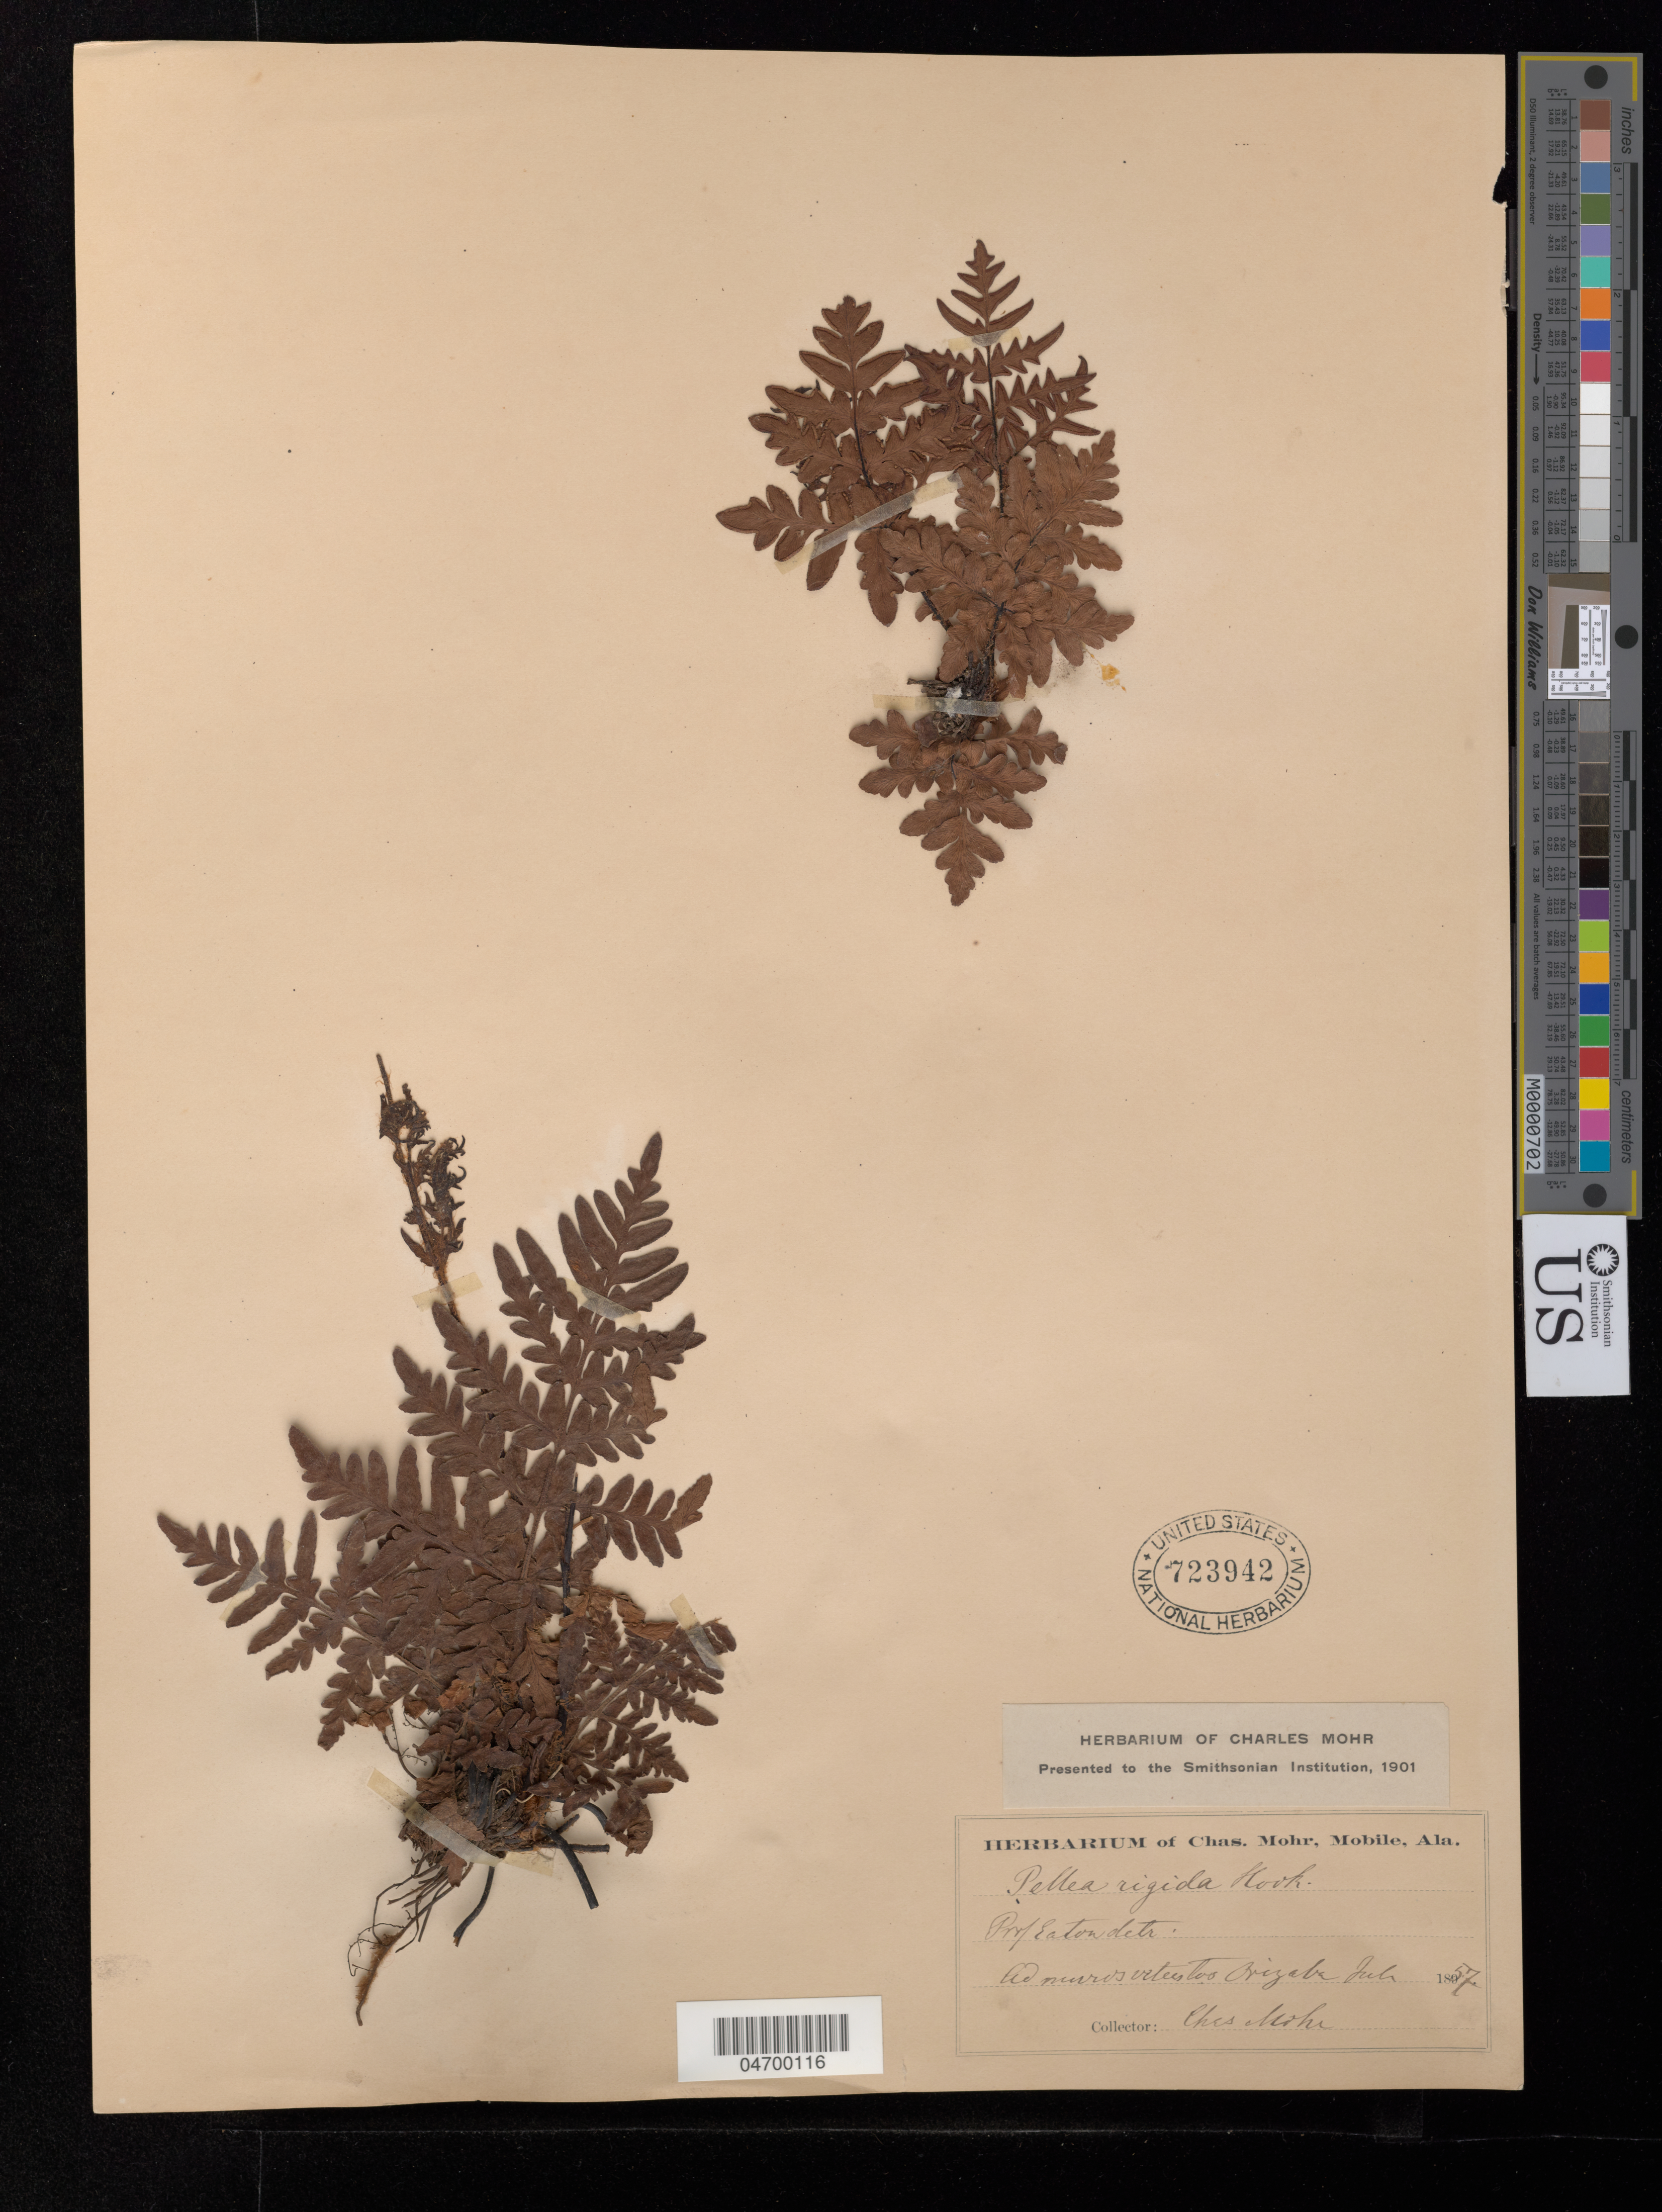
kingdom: Plantae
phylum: Tracheophyta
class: Polypodiopsida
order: Polypodiales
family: Pteridaceae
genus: Pellaea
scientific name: Pellaea rigida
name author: (Sw.) Hook. f.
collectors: C. Mohr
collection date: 1857-07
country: Mexico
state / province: Veracruz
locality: Ad muros viteestos* Orizaba.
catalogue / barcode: US 723942